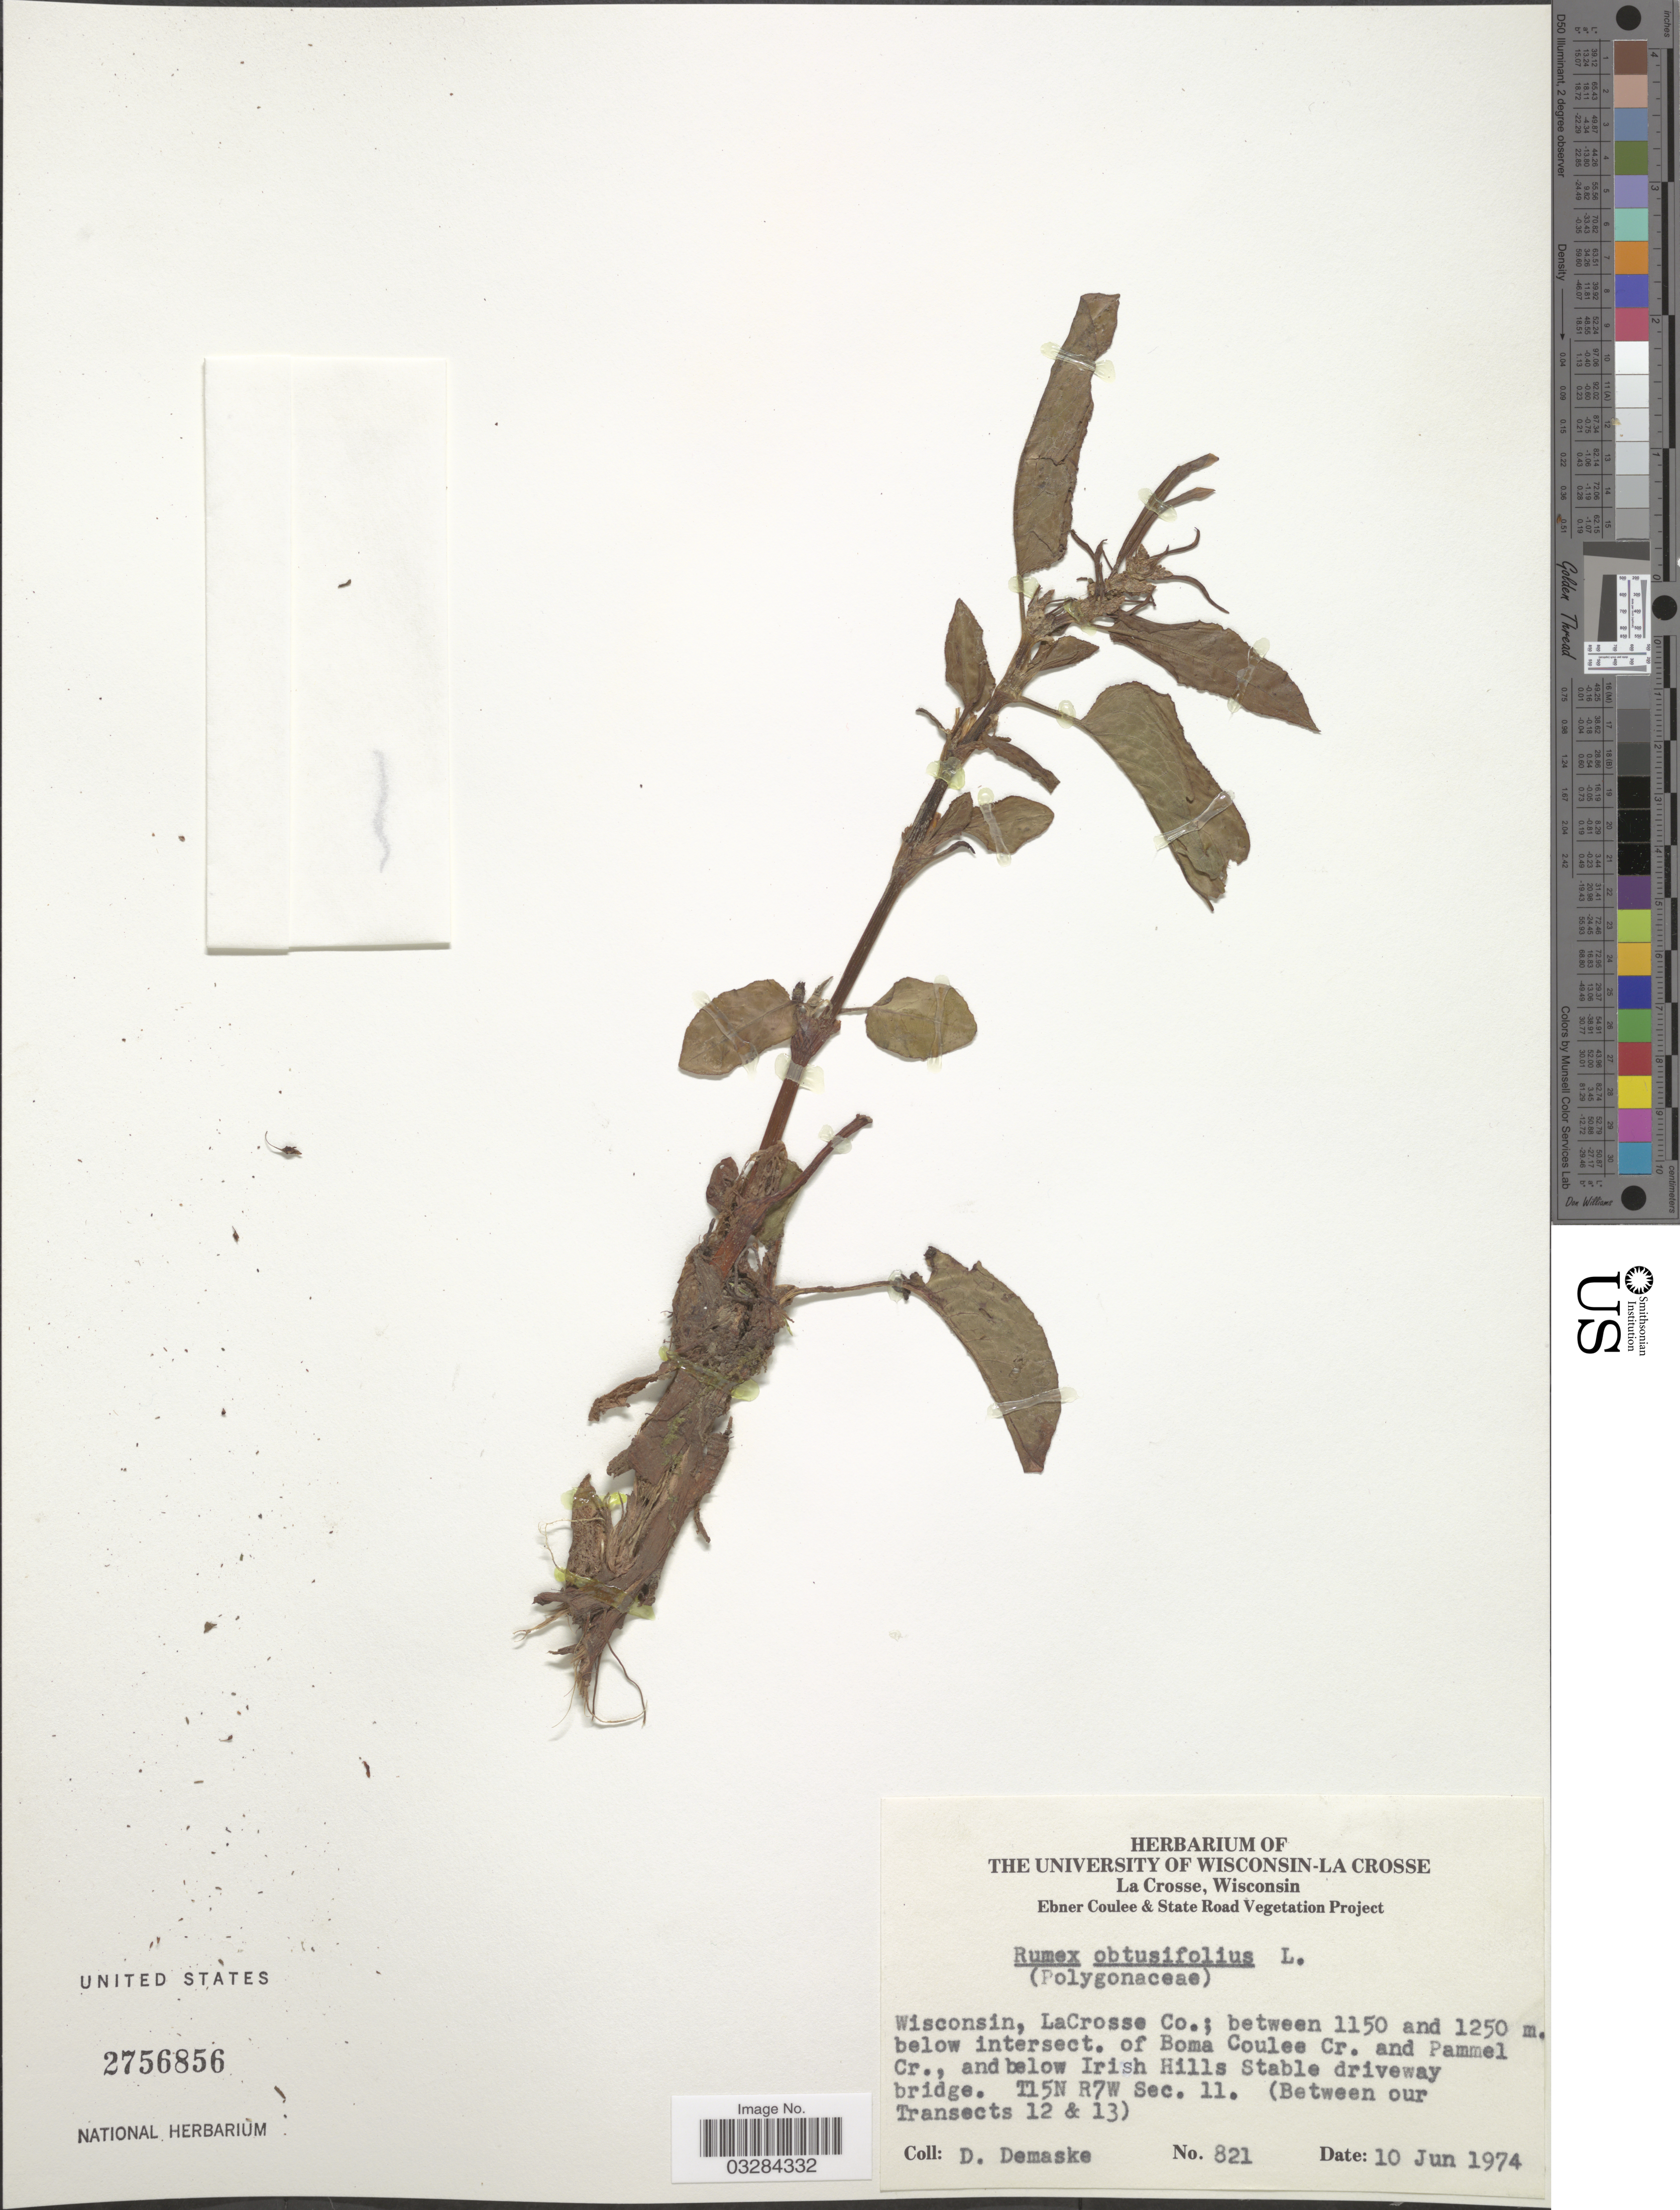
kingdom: Plantae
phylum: Tracheophyta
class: Magnoliopsida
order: Caryophyllales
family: Polygonaceae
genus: Rumex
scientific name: Rumex obtusifolius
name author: L.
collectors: D. Demaske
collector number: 821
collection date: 1974-06-10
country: United States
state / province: Wisconsin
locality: LaCrosse Co.; between 1150 and 1250 m. below intersect. of Boma Coulee Cr. and Pammel Cr., and below Irish Hills Stable driveway bridge. T15N R7W Sec. 11. (Between our Transect 12 & 13).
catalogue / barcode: US 2756856